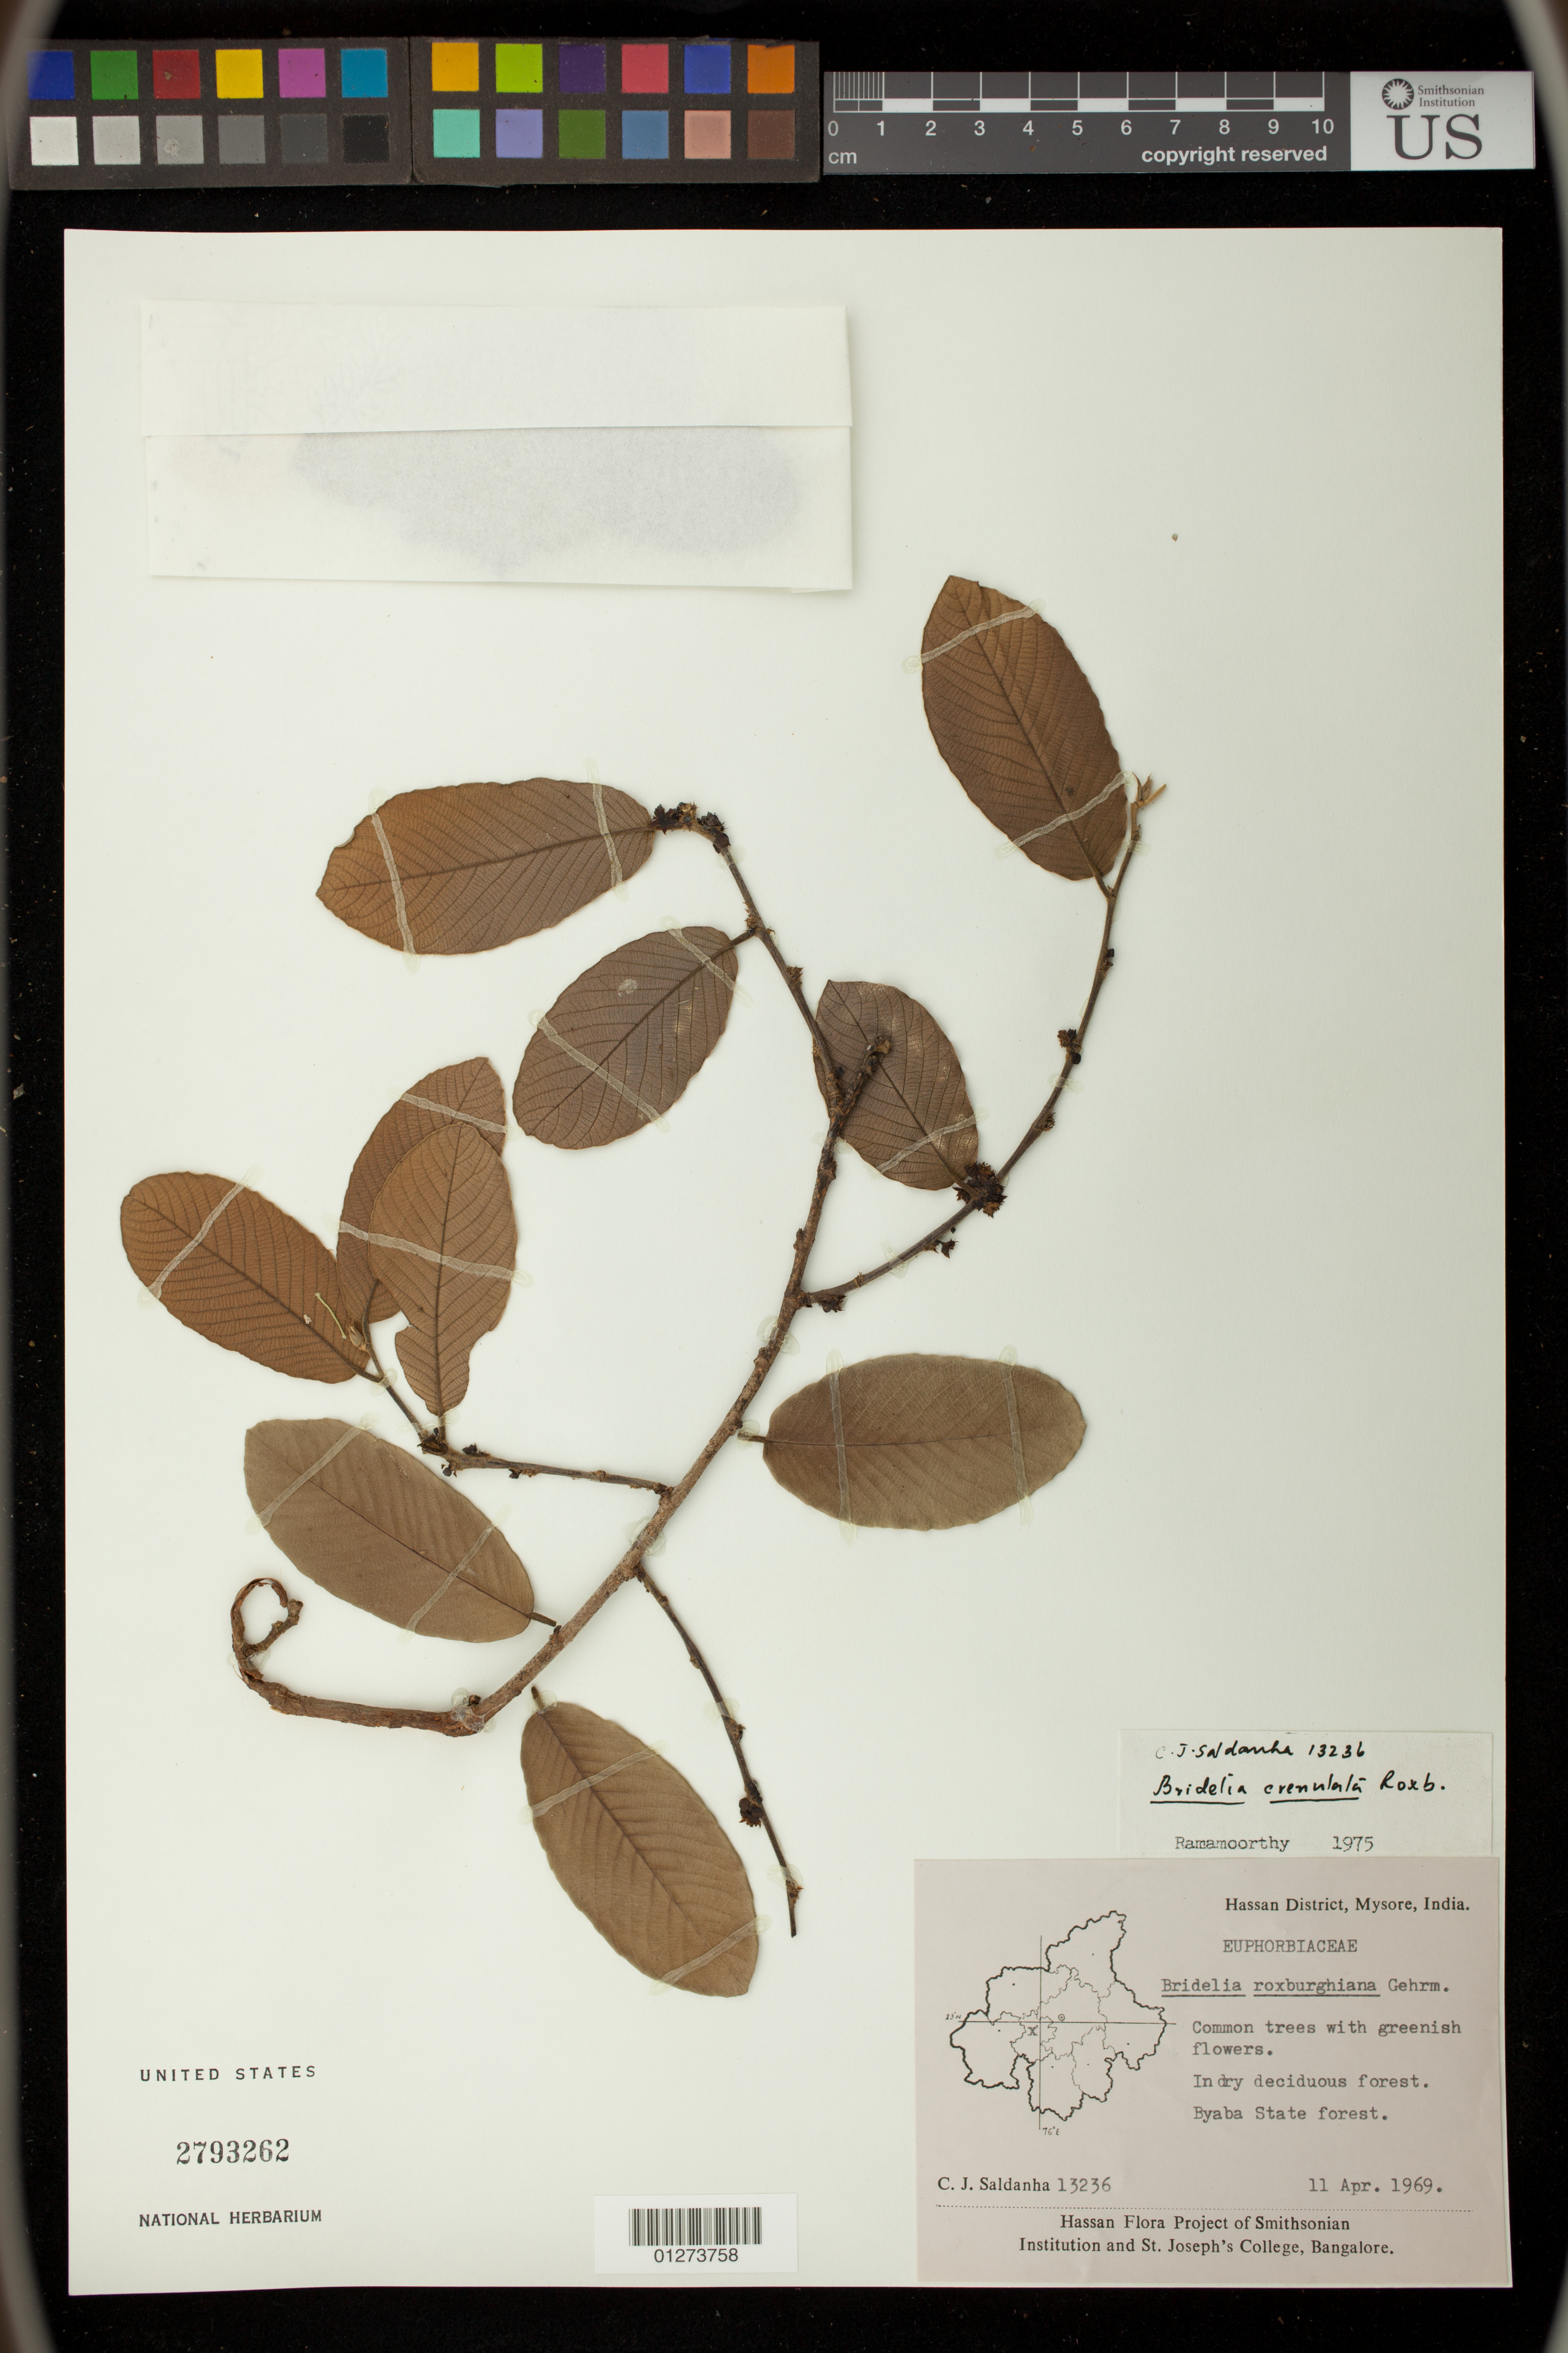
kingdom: Plantae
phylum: Tracheophyta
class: Magnoliopsida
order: Malpighiales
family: Phyllanthaceae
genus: Bridelia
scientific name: Bridelia retusa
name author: (L.) A. Juss.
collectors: C. J. Saldanha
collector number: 13236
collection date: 1969-04-11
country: India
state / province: Karnataka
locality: Byaba State forest. Hassan District, Mysore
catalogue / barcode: US 2793262